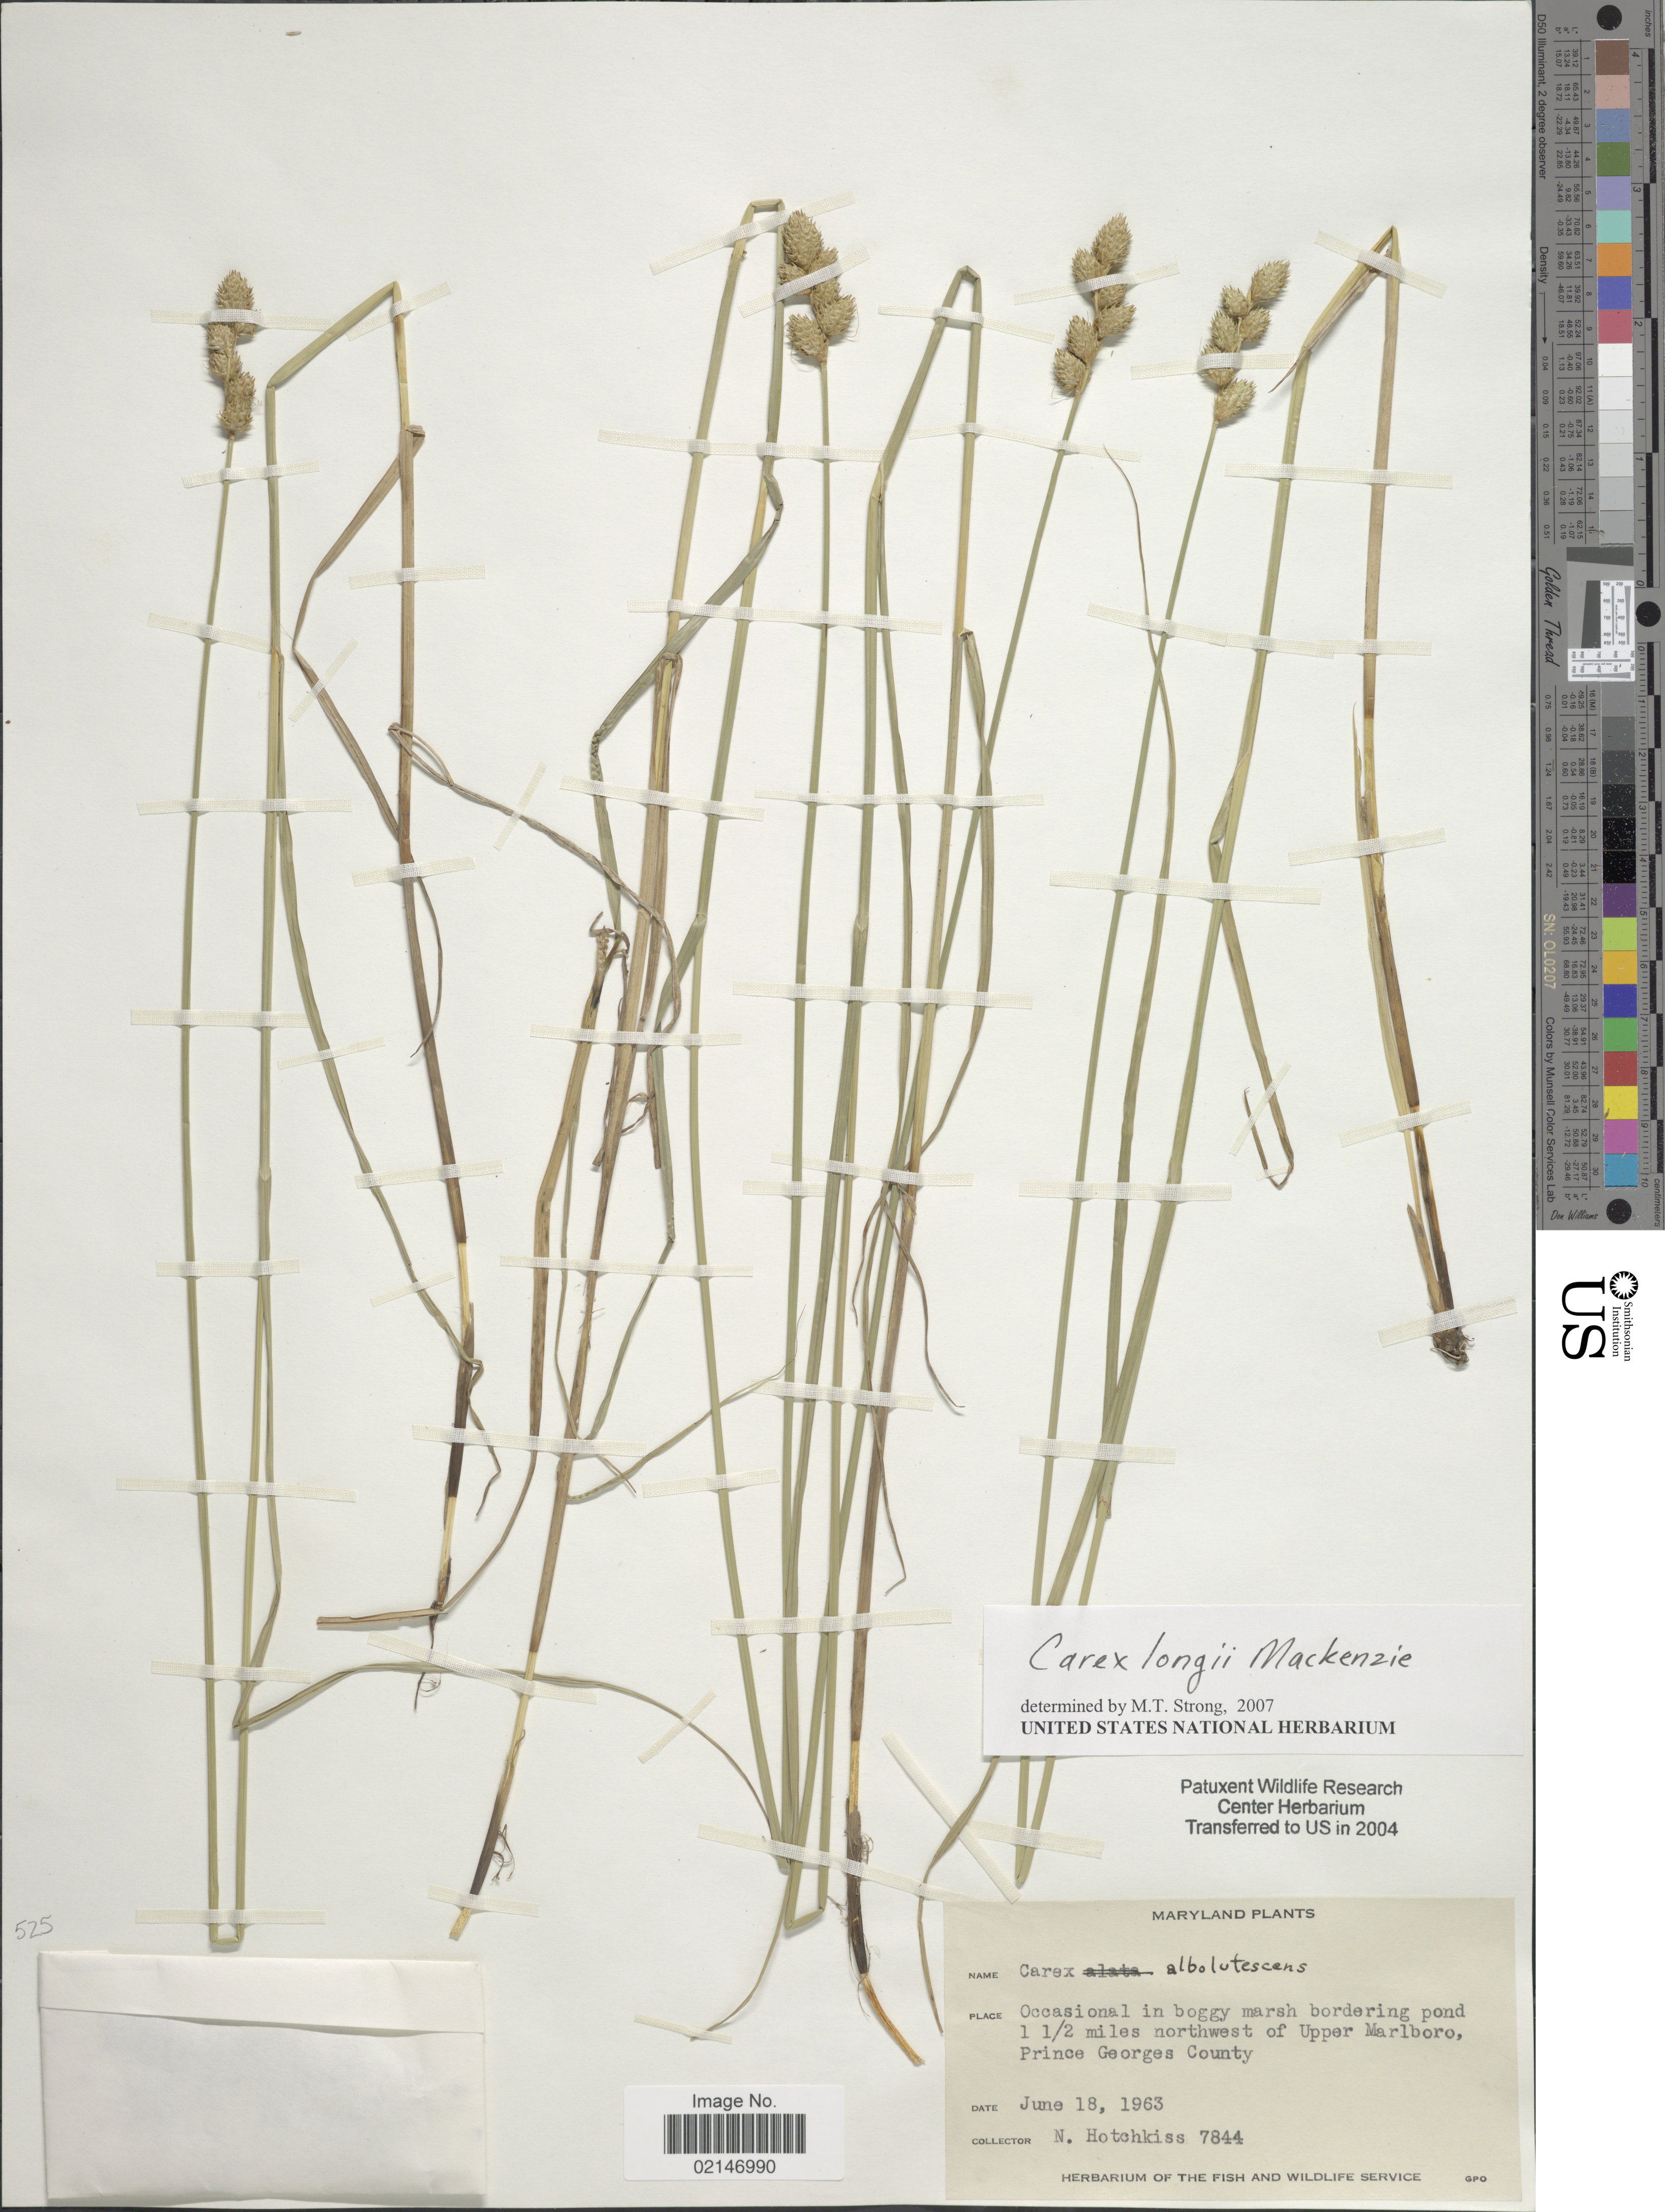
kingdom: Plantae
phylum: Tracheophyta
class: Liliopsida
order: Poales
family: Cyperaceae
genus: Carex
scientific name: Carex albolutescens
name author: Schwein.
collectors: N. Hotchkiss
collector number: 7844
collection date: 1963-06-18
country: United States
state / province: Maryland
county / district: Prince George's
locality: Occasional in boggy marsh bordering pond 1½ miles northwest of Upper Marlboro, Prince Georges County